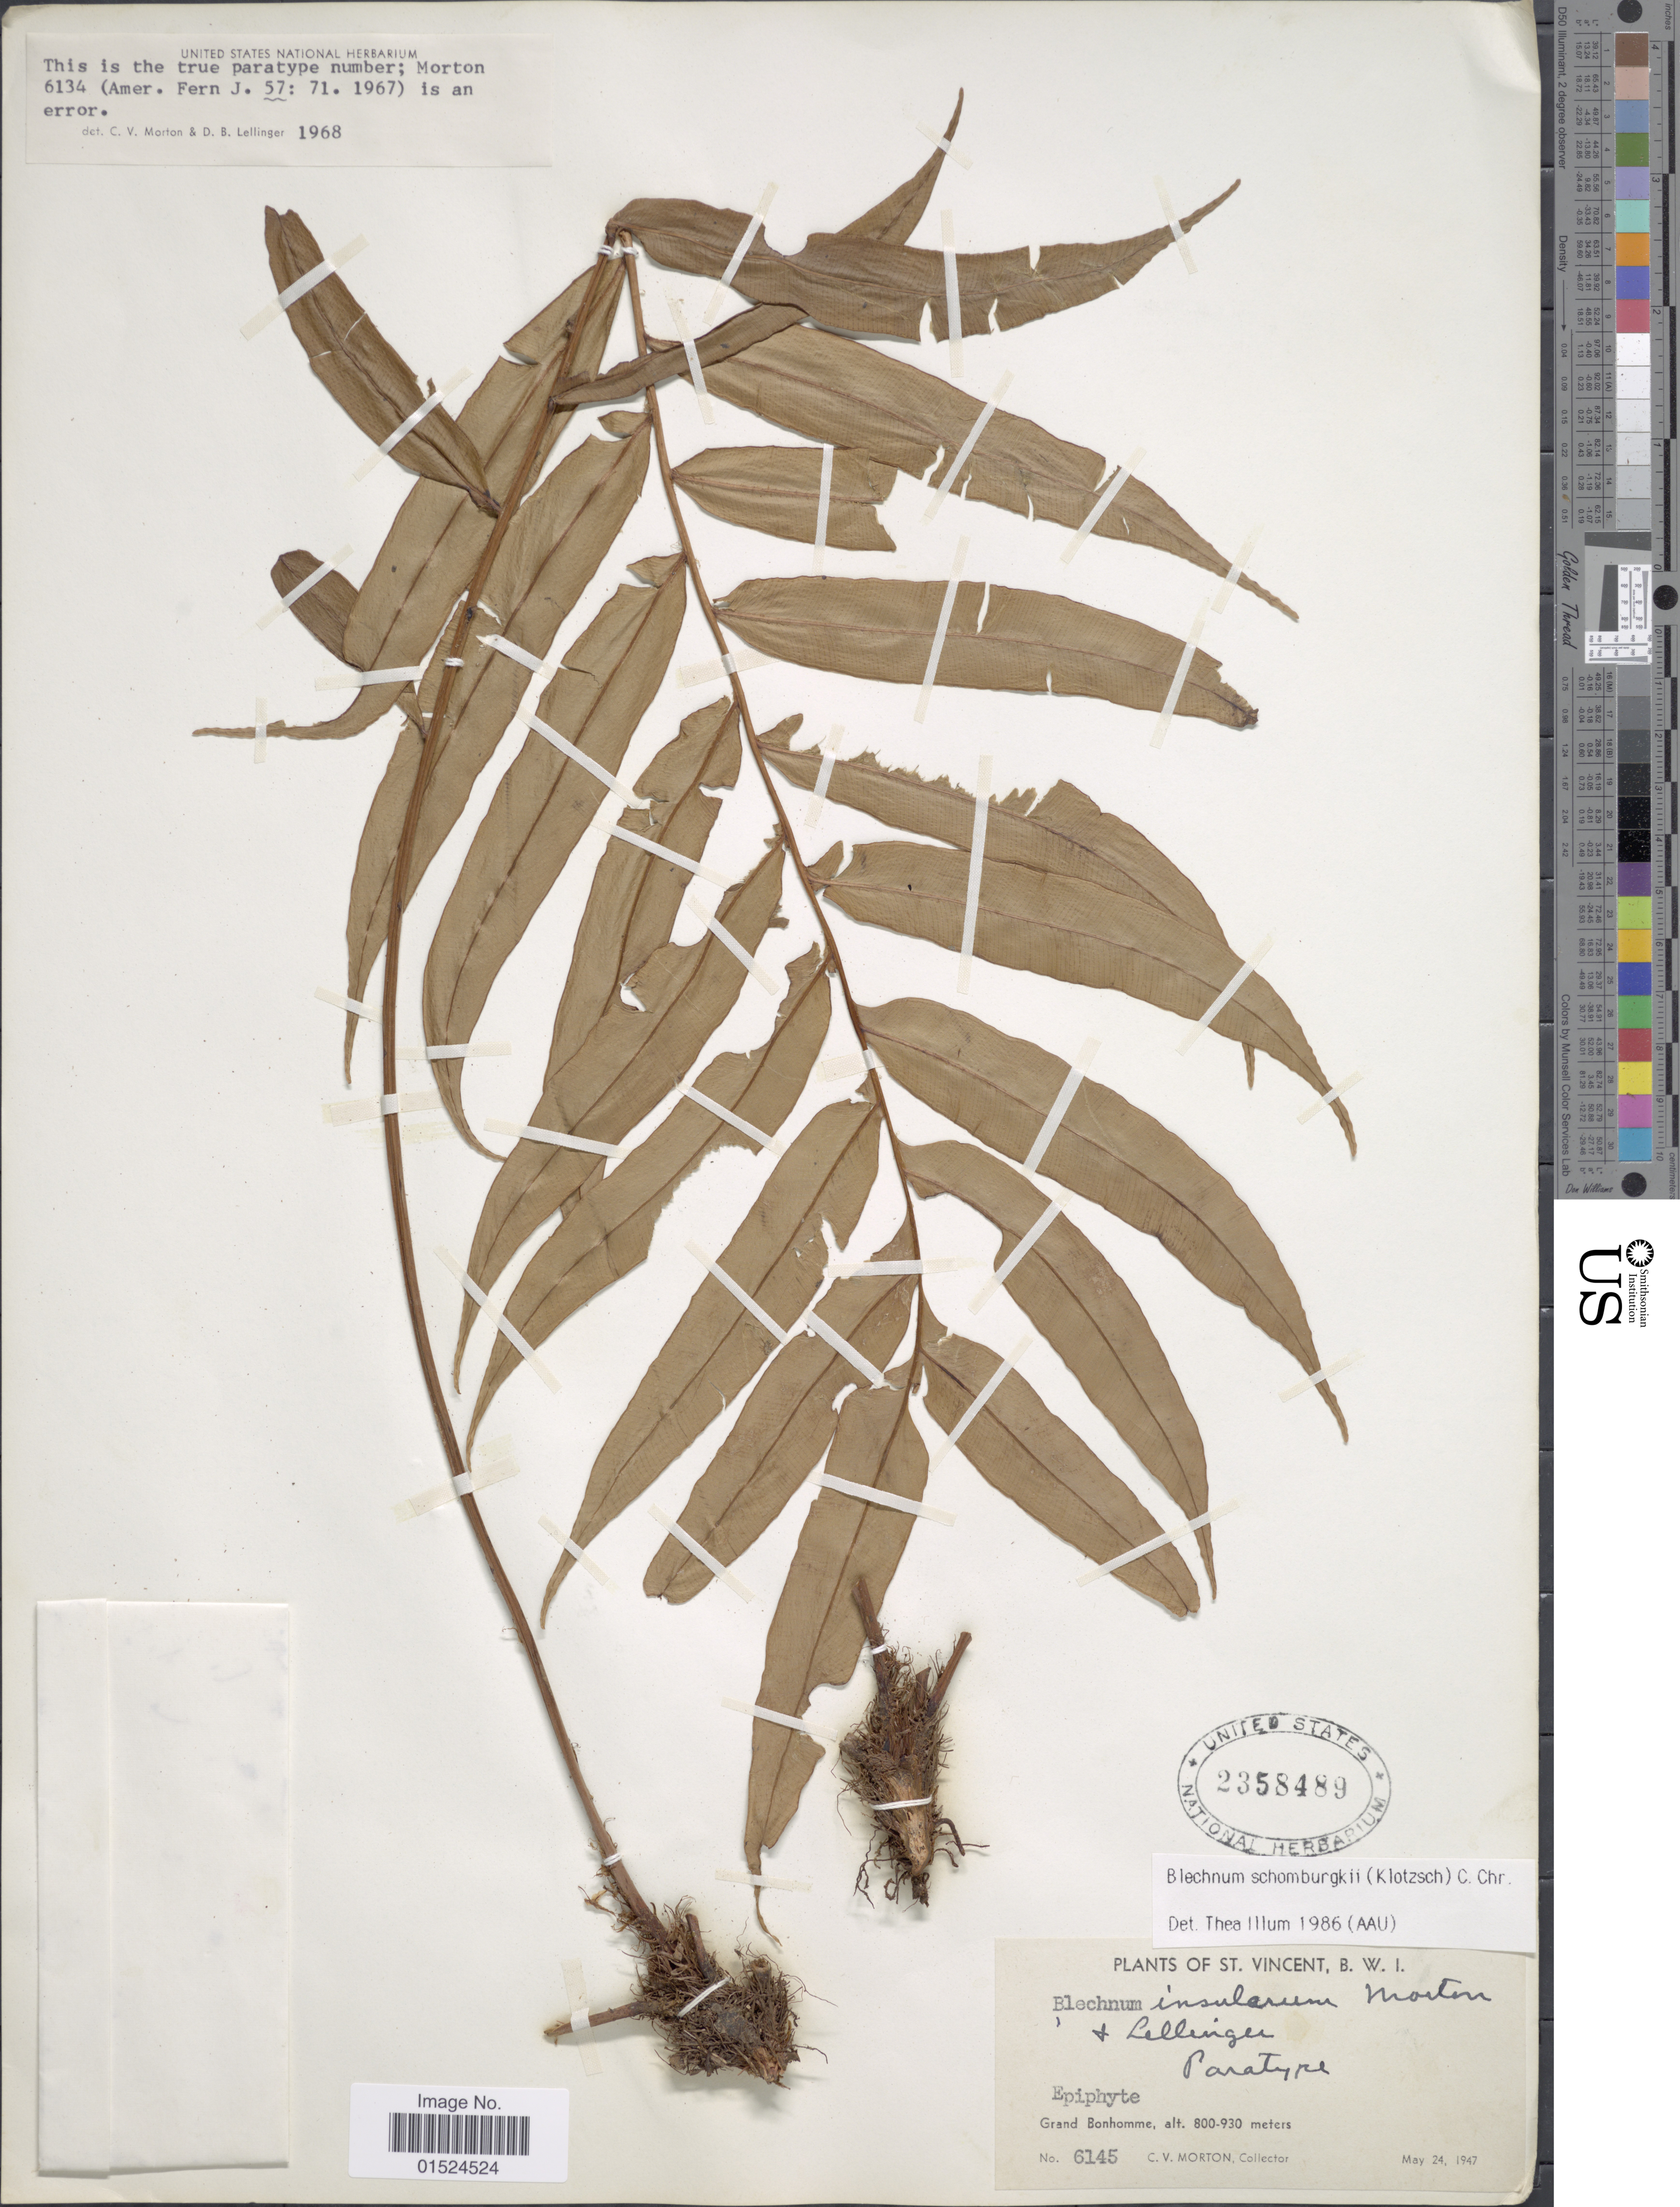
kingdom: Plantae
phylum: Tracheophyta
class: Polypodiopsida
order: Polypodiales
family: Blechnaceae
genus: Blechnum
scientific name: Blechnum schomburgkii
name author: (Klotzsch) C. Chr.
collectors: C. V. Morton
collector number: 6145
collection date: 1947-05-24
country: St. Vincent - Grenadines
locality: St. Vincent, B.W.I., Grand Bonhomme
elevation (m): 800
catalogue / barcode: US 2358489